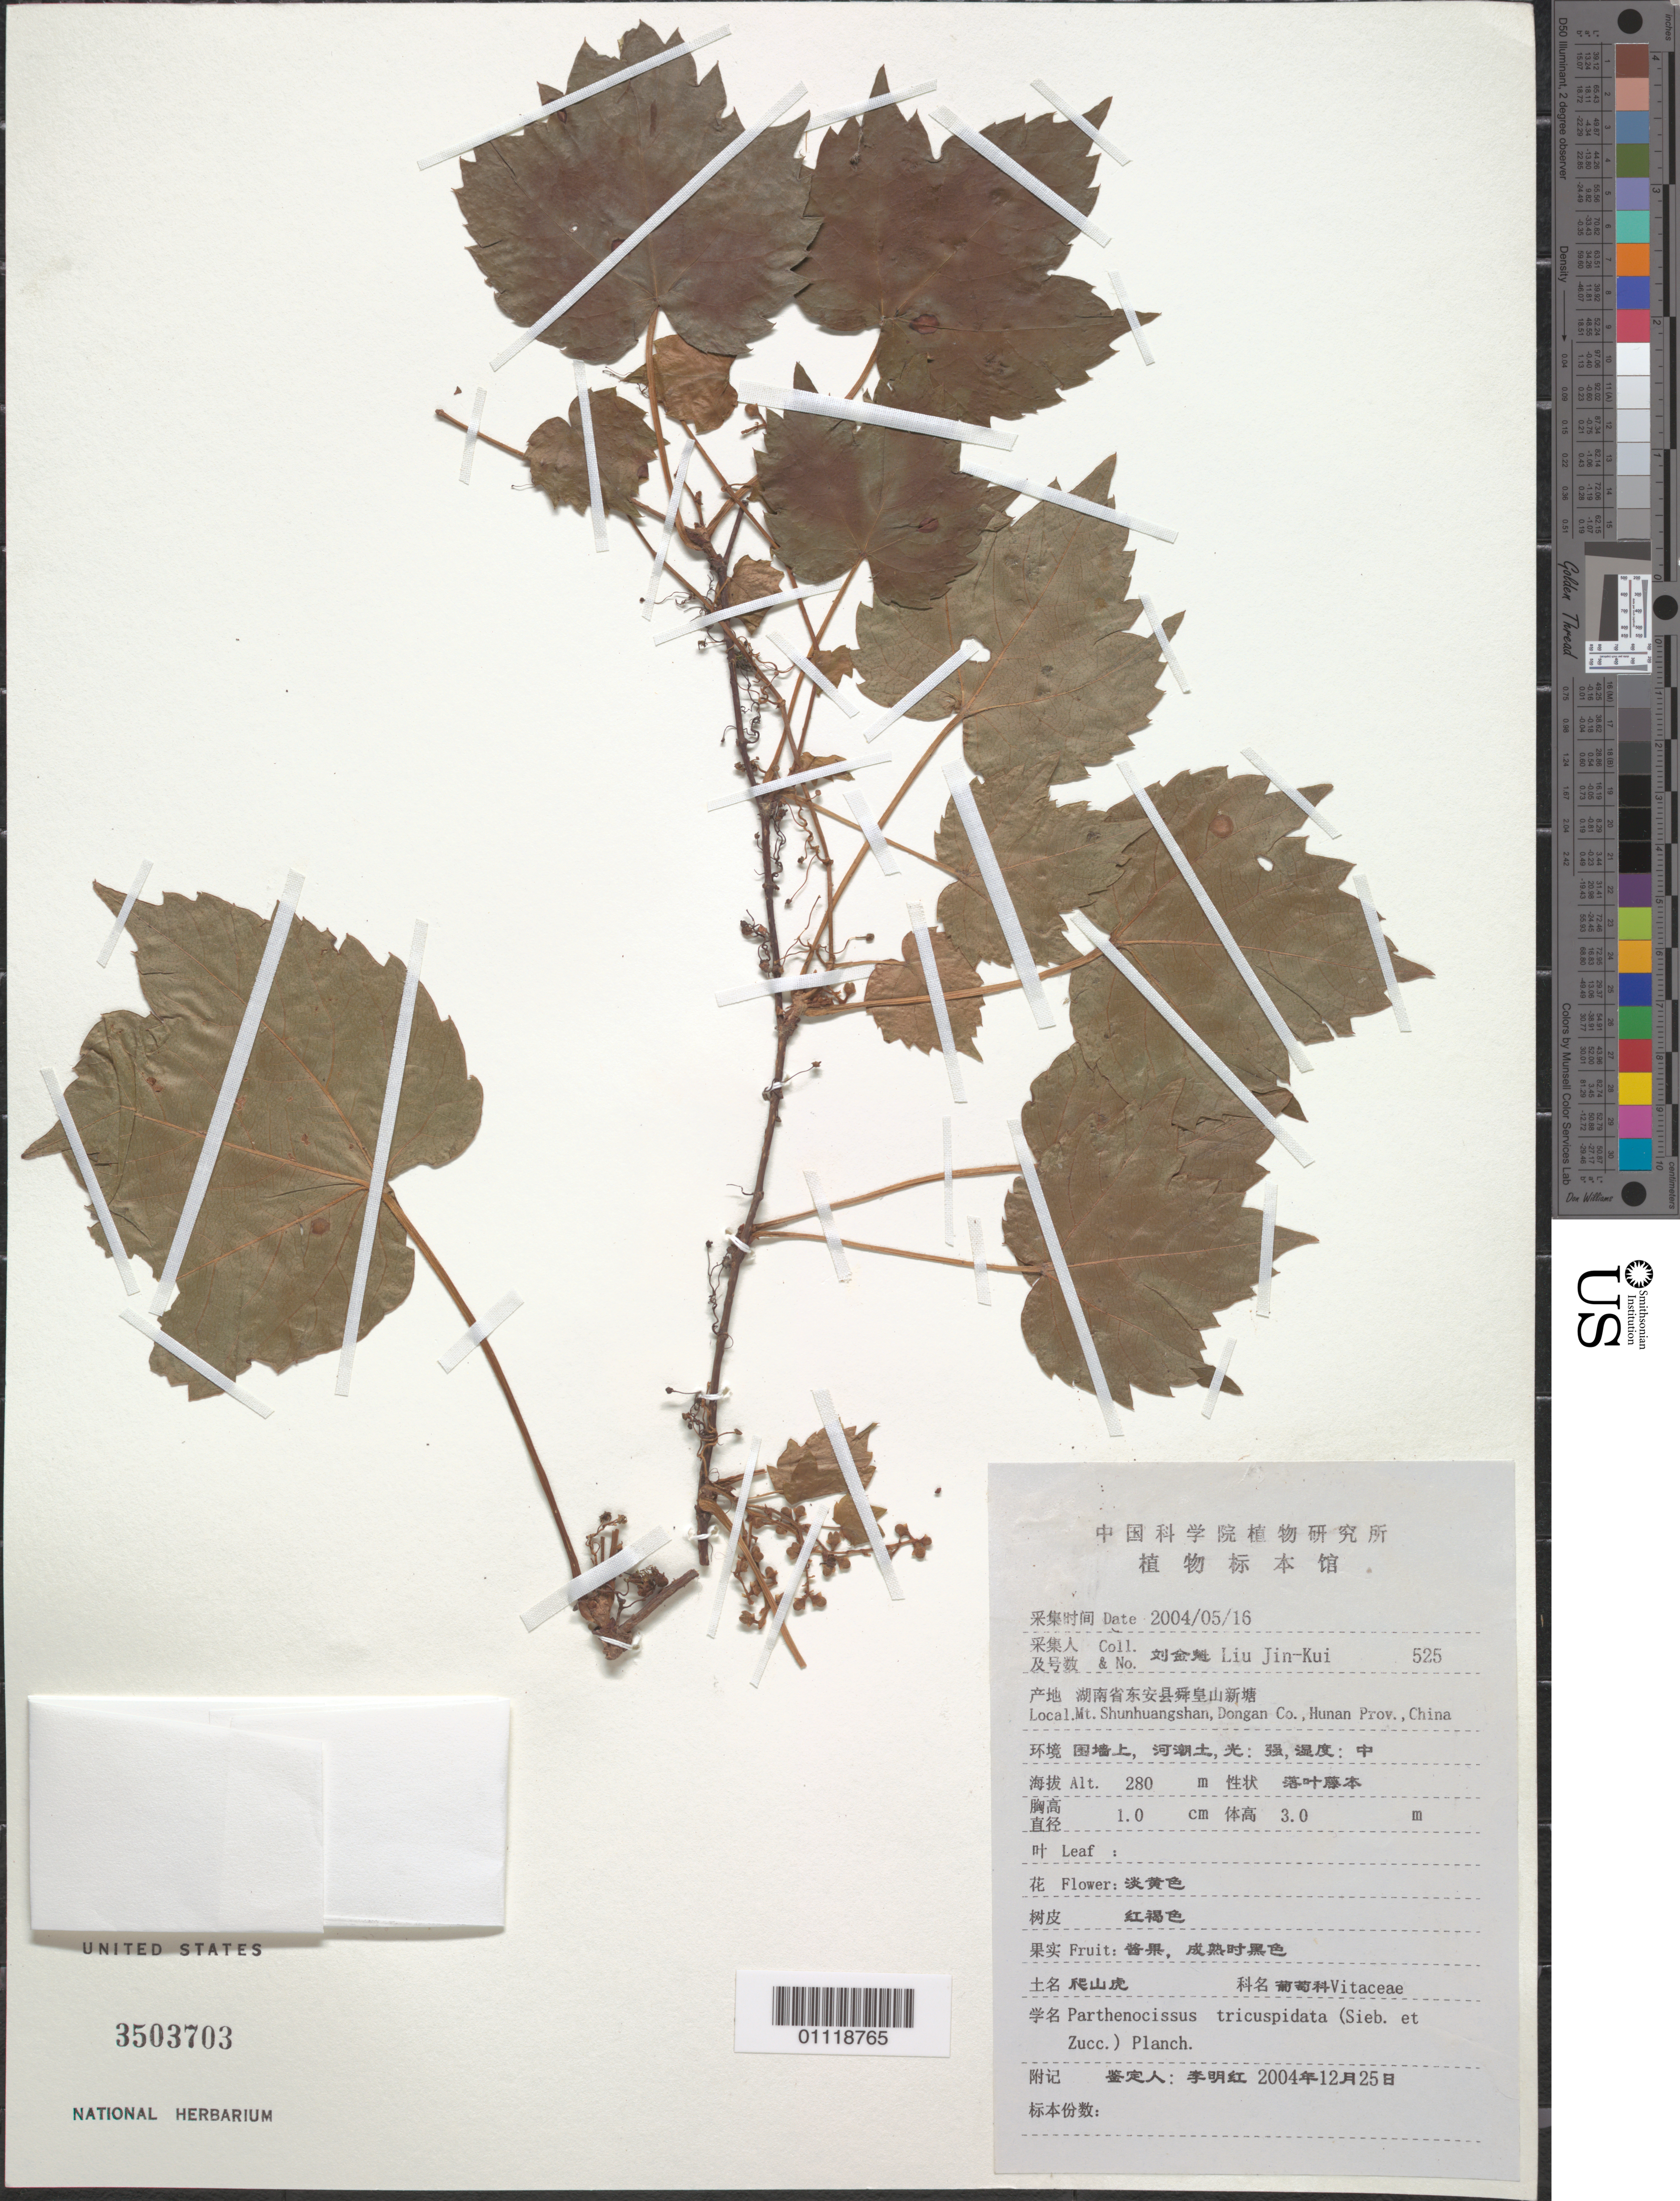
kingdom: Plantae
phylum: Tracheophyta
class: Magnoliopsida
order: Vitales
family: Vitaceae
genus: Parthenocissus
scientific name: Parthenocissus tricuspidata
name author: (Siebold & Zucc.) Planch.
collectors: L. Jin-Kui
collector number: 525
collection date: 2004-05-16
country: China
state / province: Hunan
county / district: Dongan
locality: Mt Shunhuangshan.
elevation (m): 280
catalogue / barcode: US 3503703